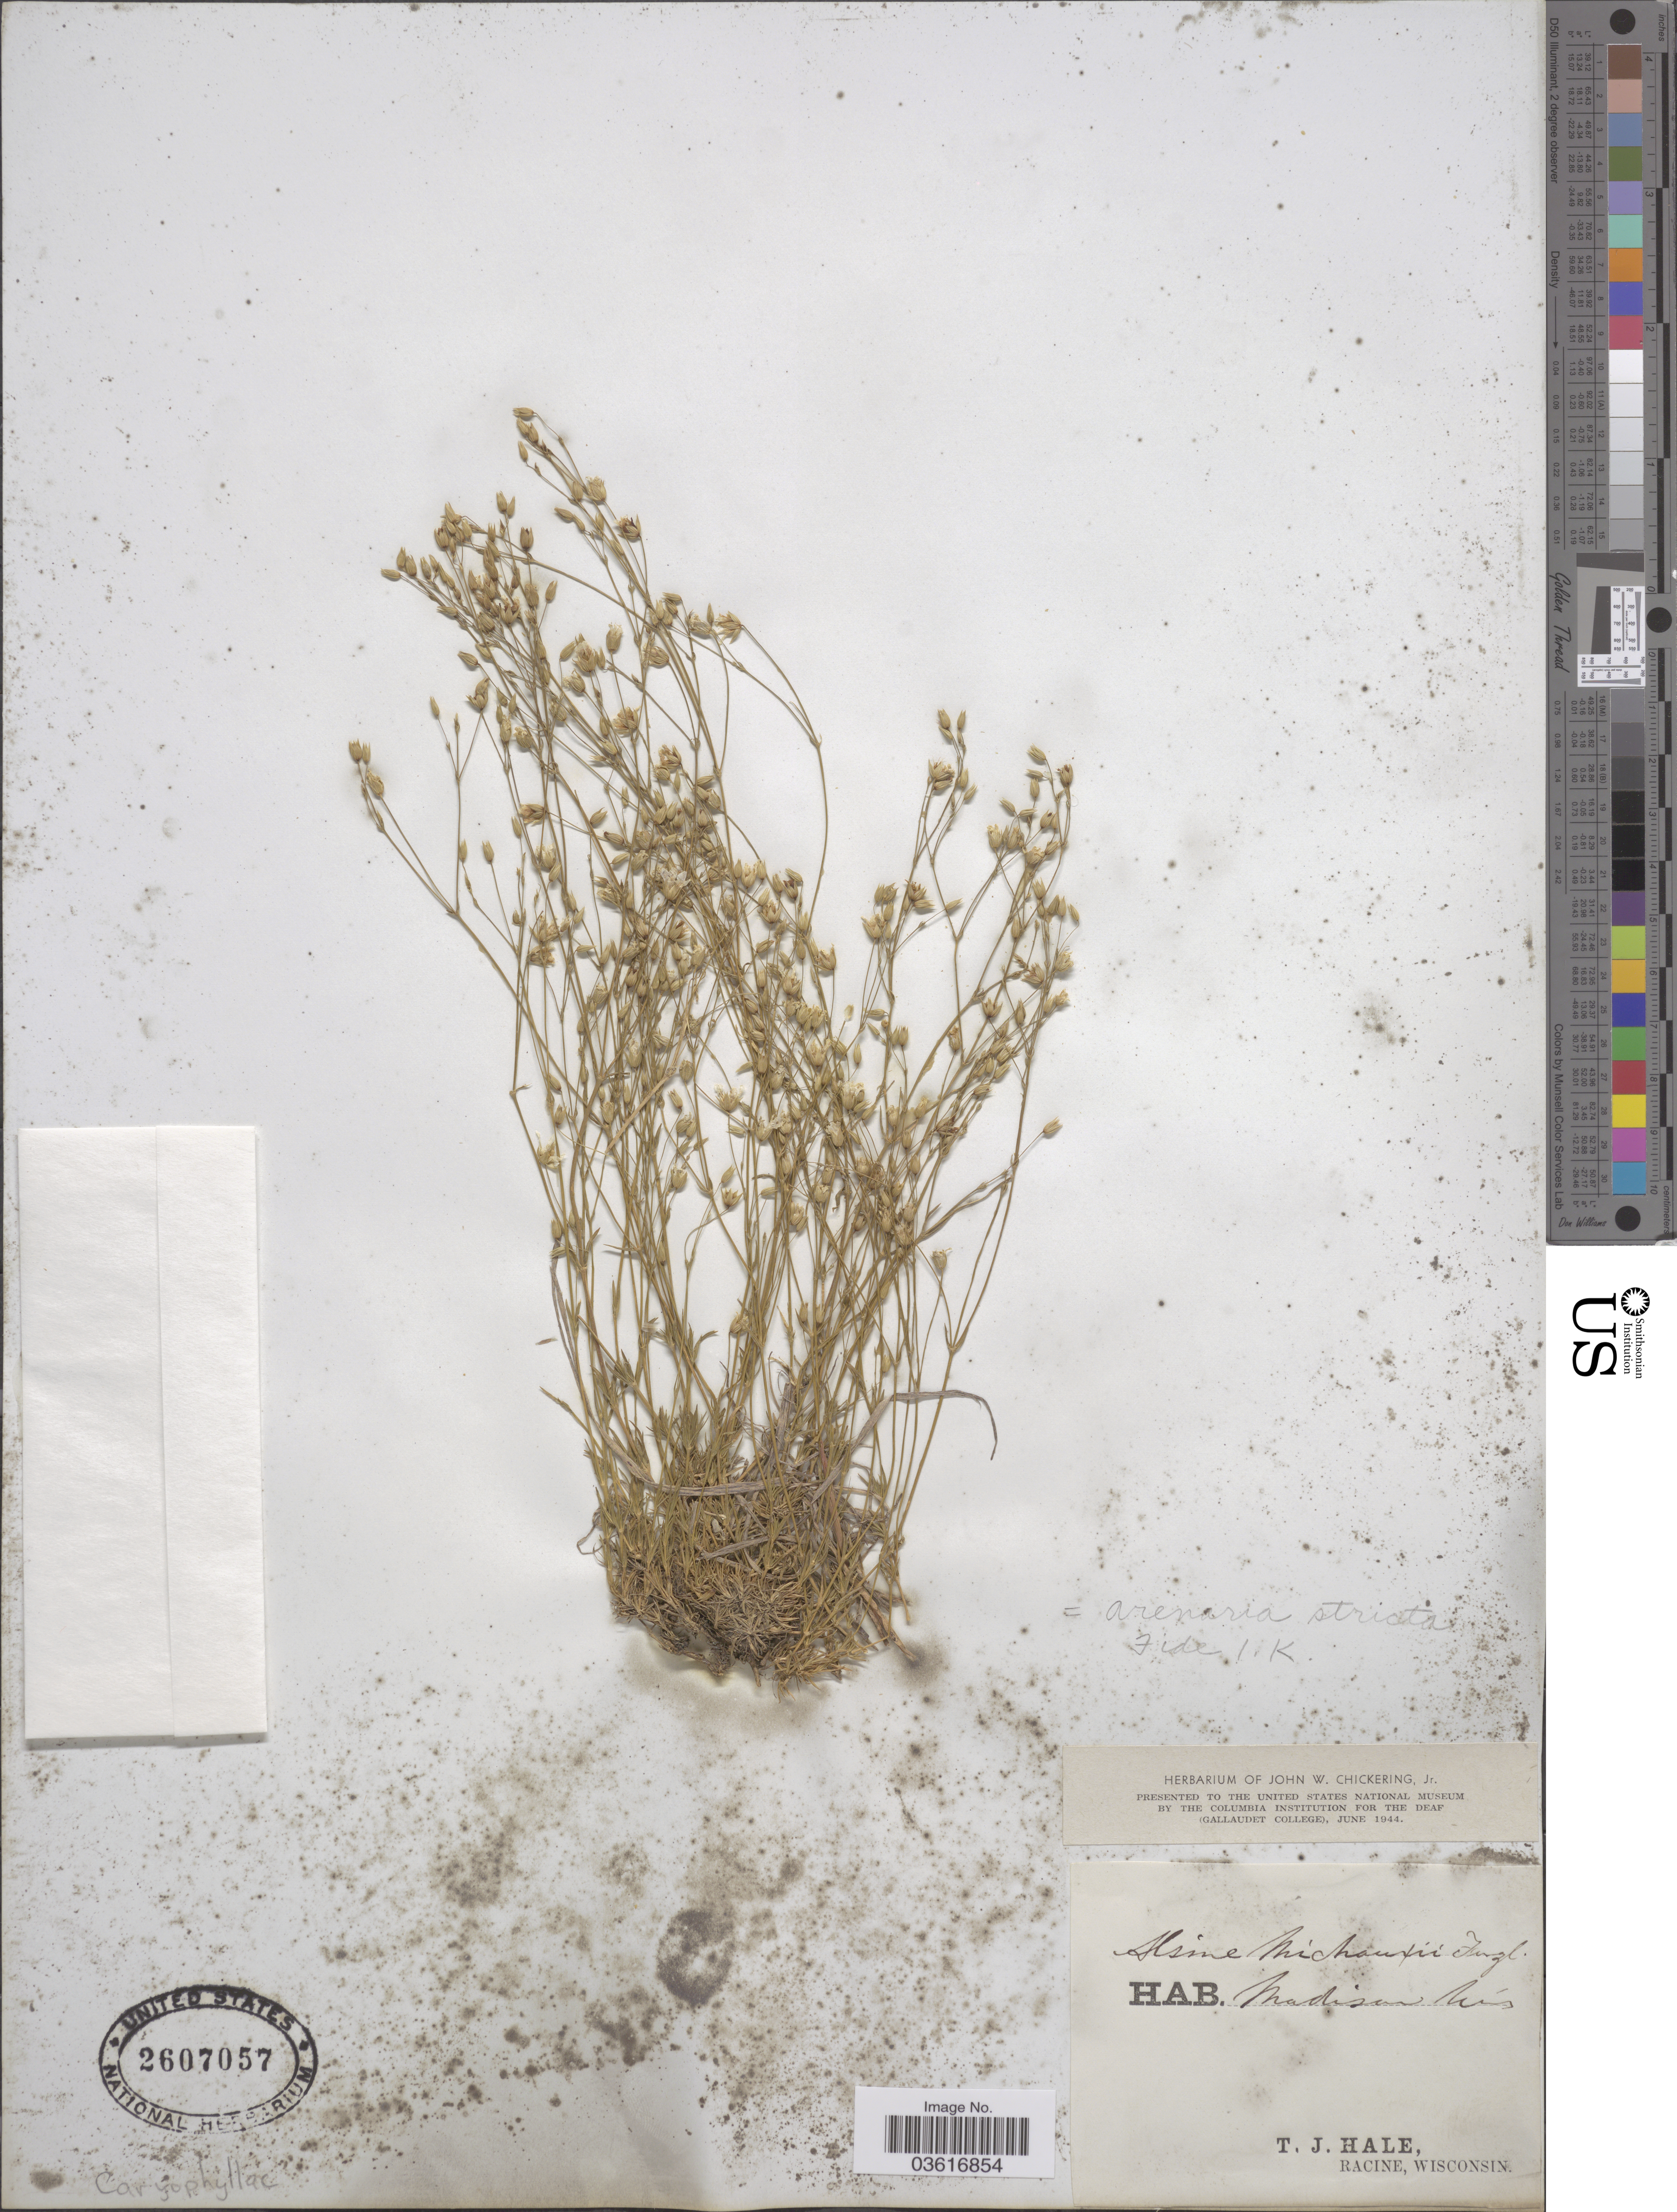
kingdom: Plantae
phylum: Tracheophyta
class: Magnoliopsida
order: Caryophyllales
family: Caryophyllaceae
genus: Minuartia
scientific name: Minuartia stricta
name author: (Sw.) Hiern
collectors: T. Hale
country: United States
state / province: Wisconsin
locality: Madison.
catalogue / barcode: US 2607057